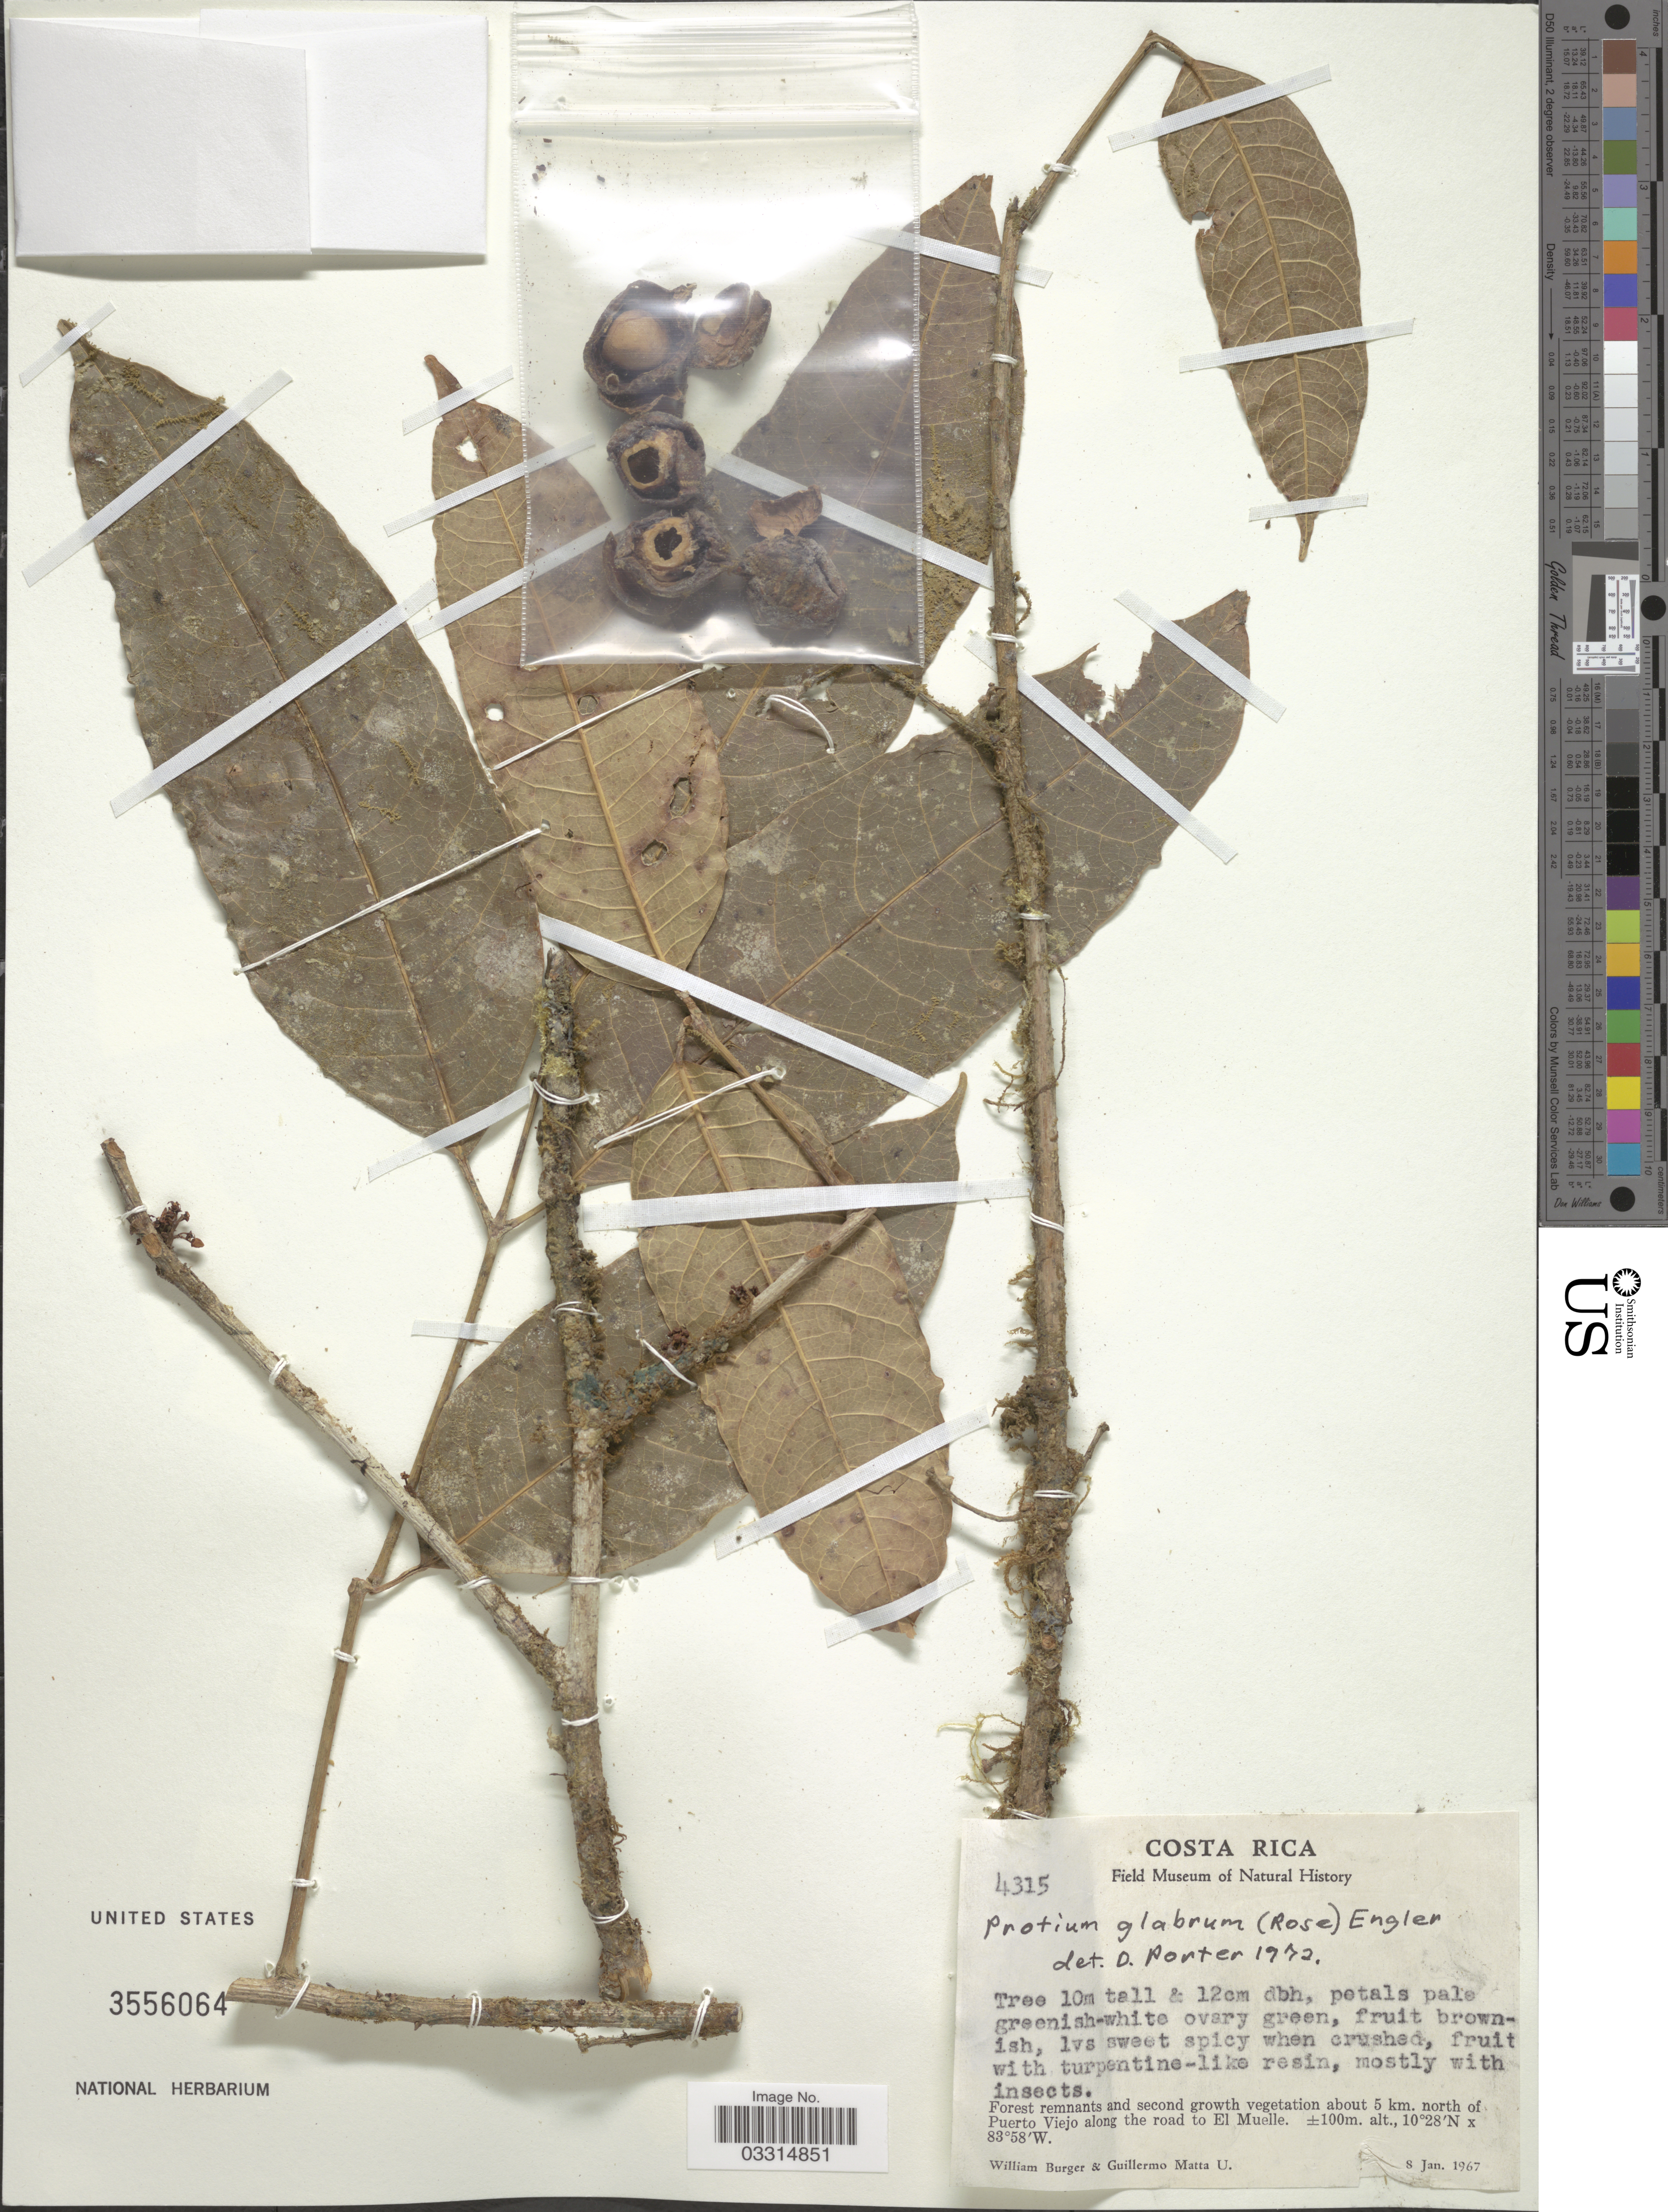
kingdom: Plantae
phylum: Tracheophyta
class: Magnoliopsida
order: Sapindales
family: Burseraceae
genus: Protium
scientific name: Protium glabrum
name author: (Rose) Engl.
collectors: W. Burger & G. Matta U.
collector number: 4315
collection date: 1967-01-08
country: Costa Rica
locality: About 5 km. north of Puerto Viejo along the road to El Muelle.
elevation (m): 100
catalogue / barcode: US 3556064